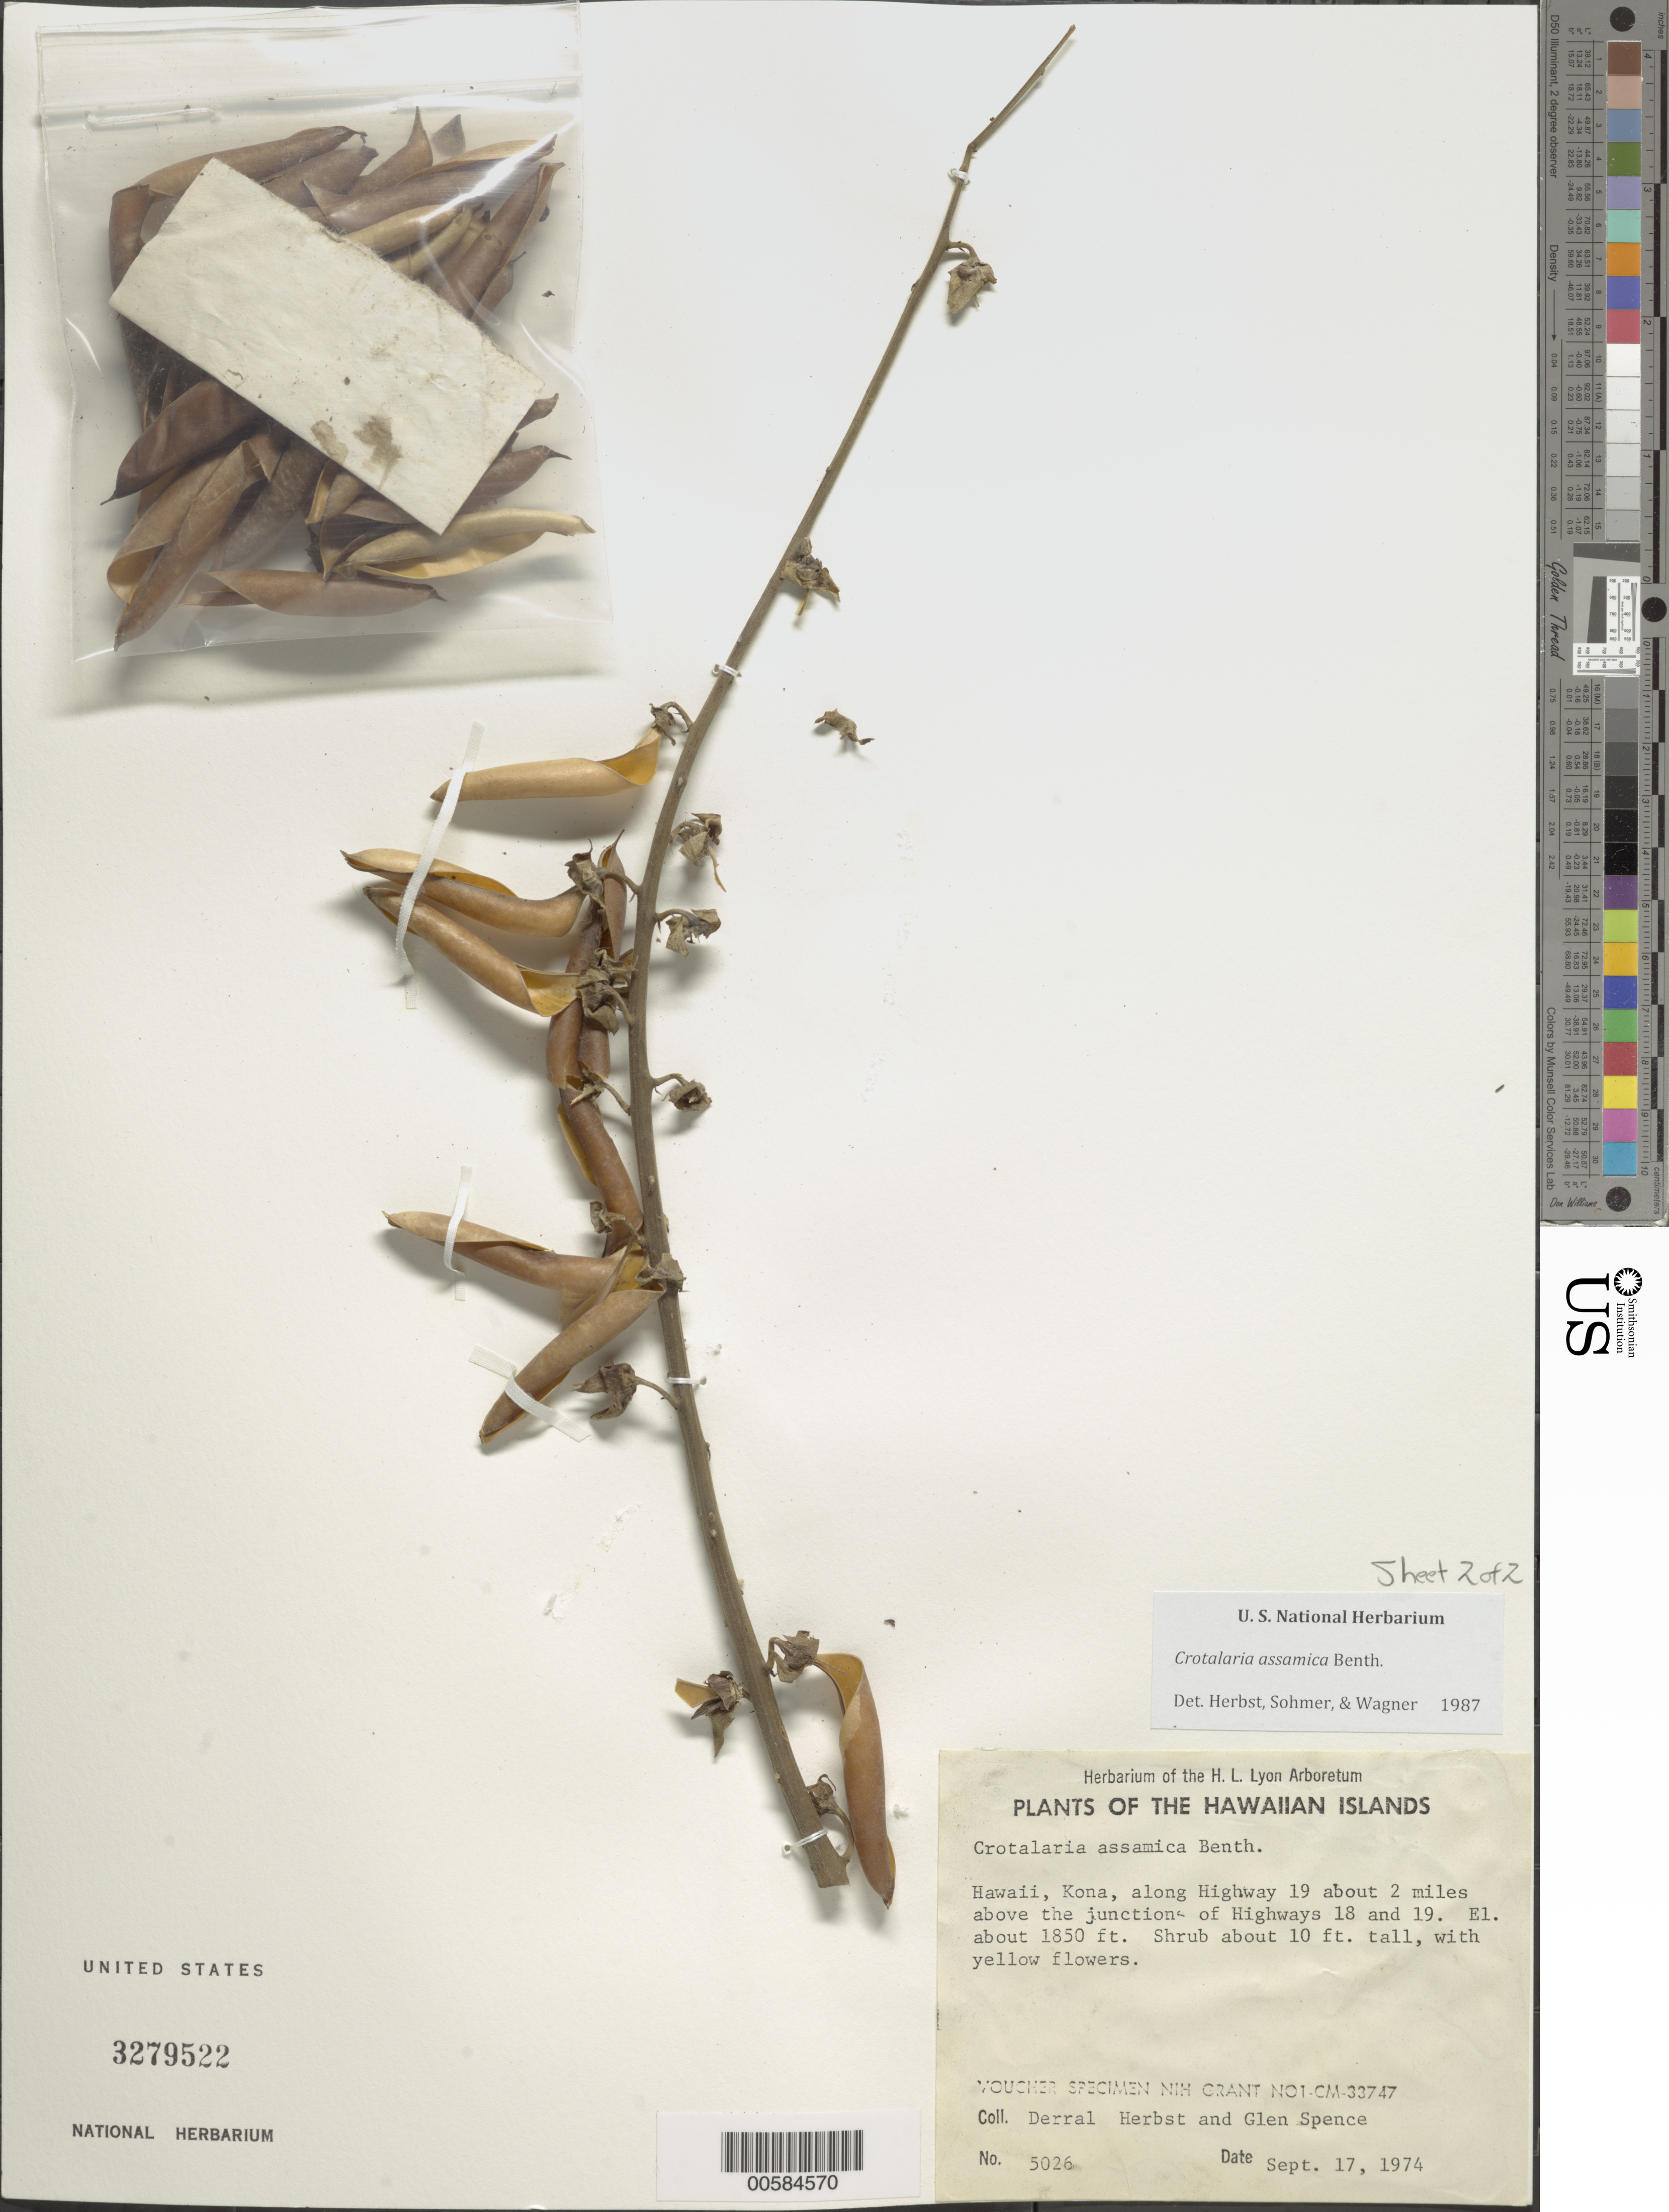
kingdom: Plantae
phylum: Tracheophyta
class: Magnoliopsida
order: Fabales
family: Fabaceae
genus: Crotalaria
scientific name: Crotalaria assamica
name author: Benth.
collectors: D. R. Herbst & G. Spence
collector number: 5026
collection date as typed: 17 Sep 1974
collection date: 1974-09-17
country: United States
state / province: Hawaii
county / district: Hawaii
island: Hawaii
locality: Kona, along Hwy 19 ca 2 mi above the jct of hwys 18 and 19.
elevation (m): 564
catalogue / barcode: US 3279522